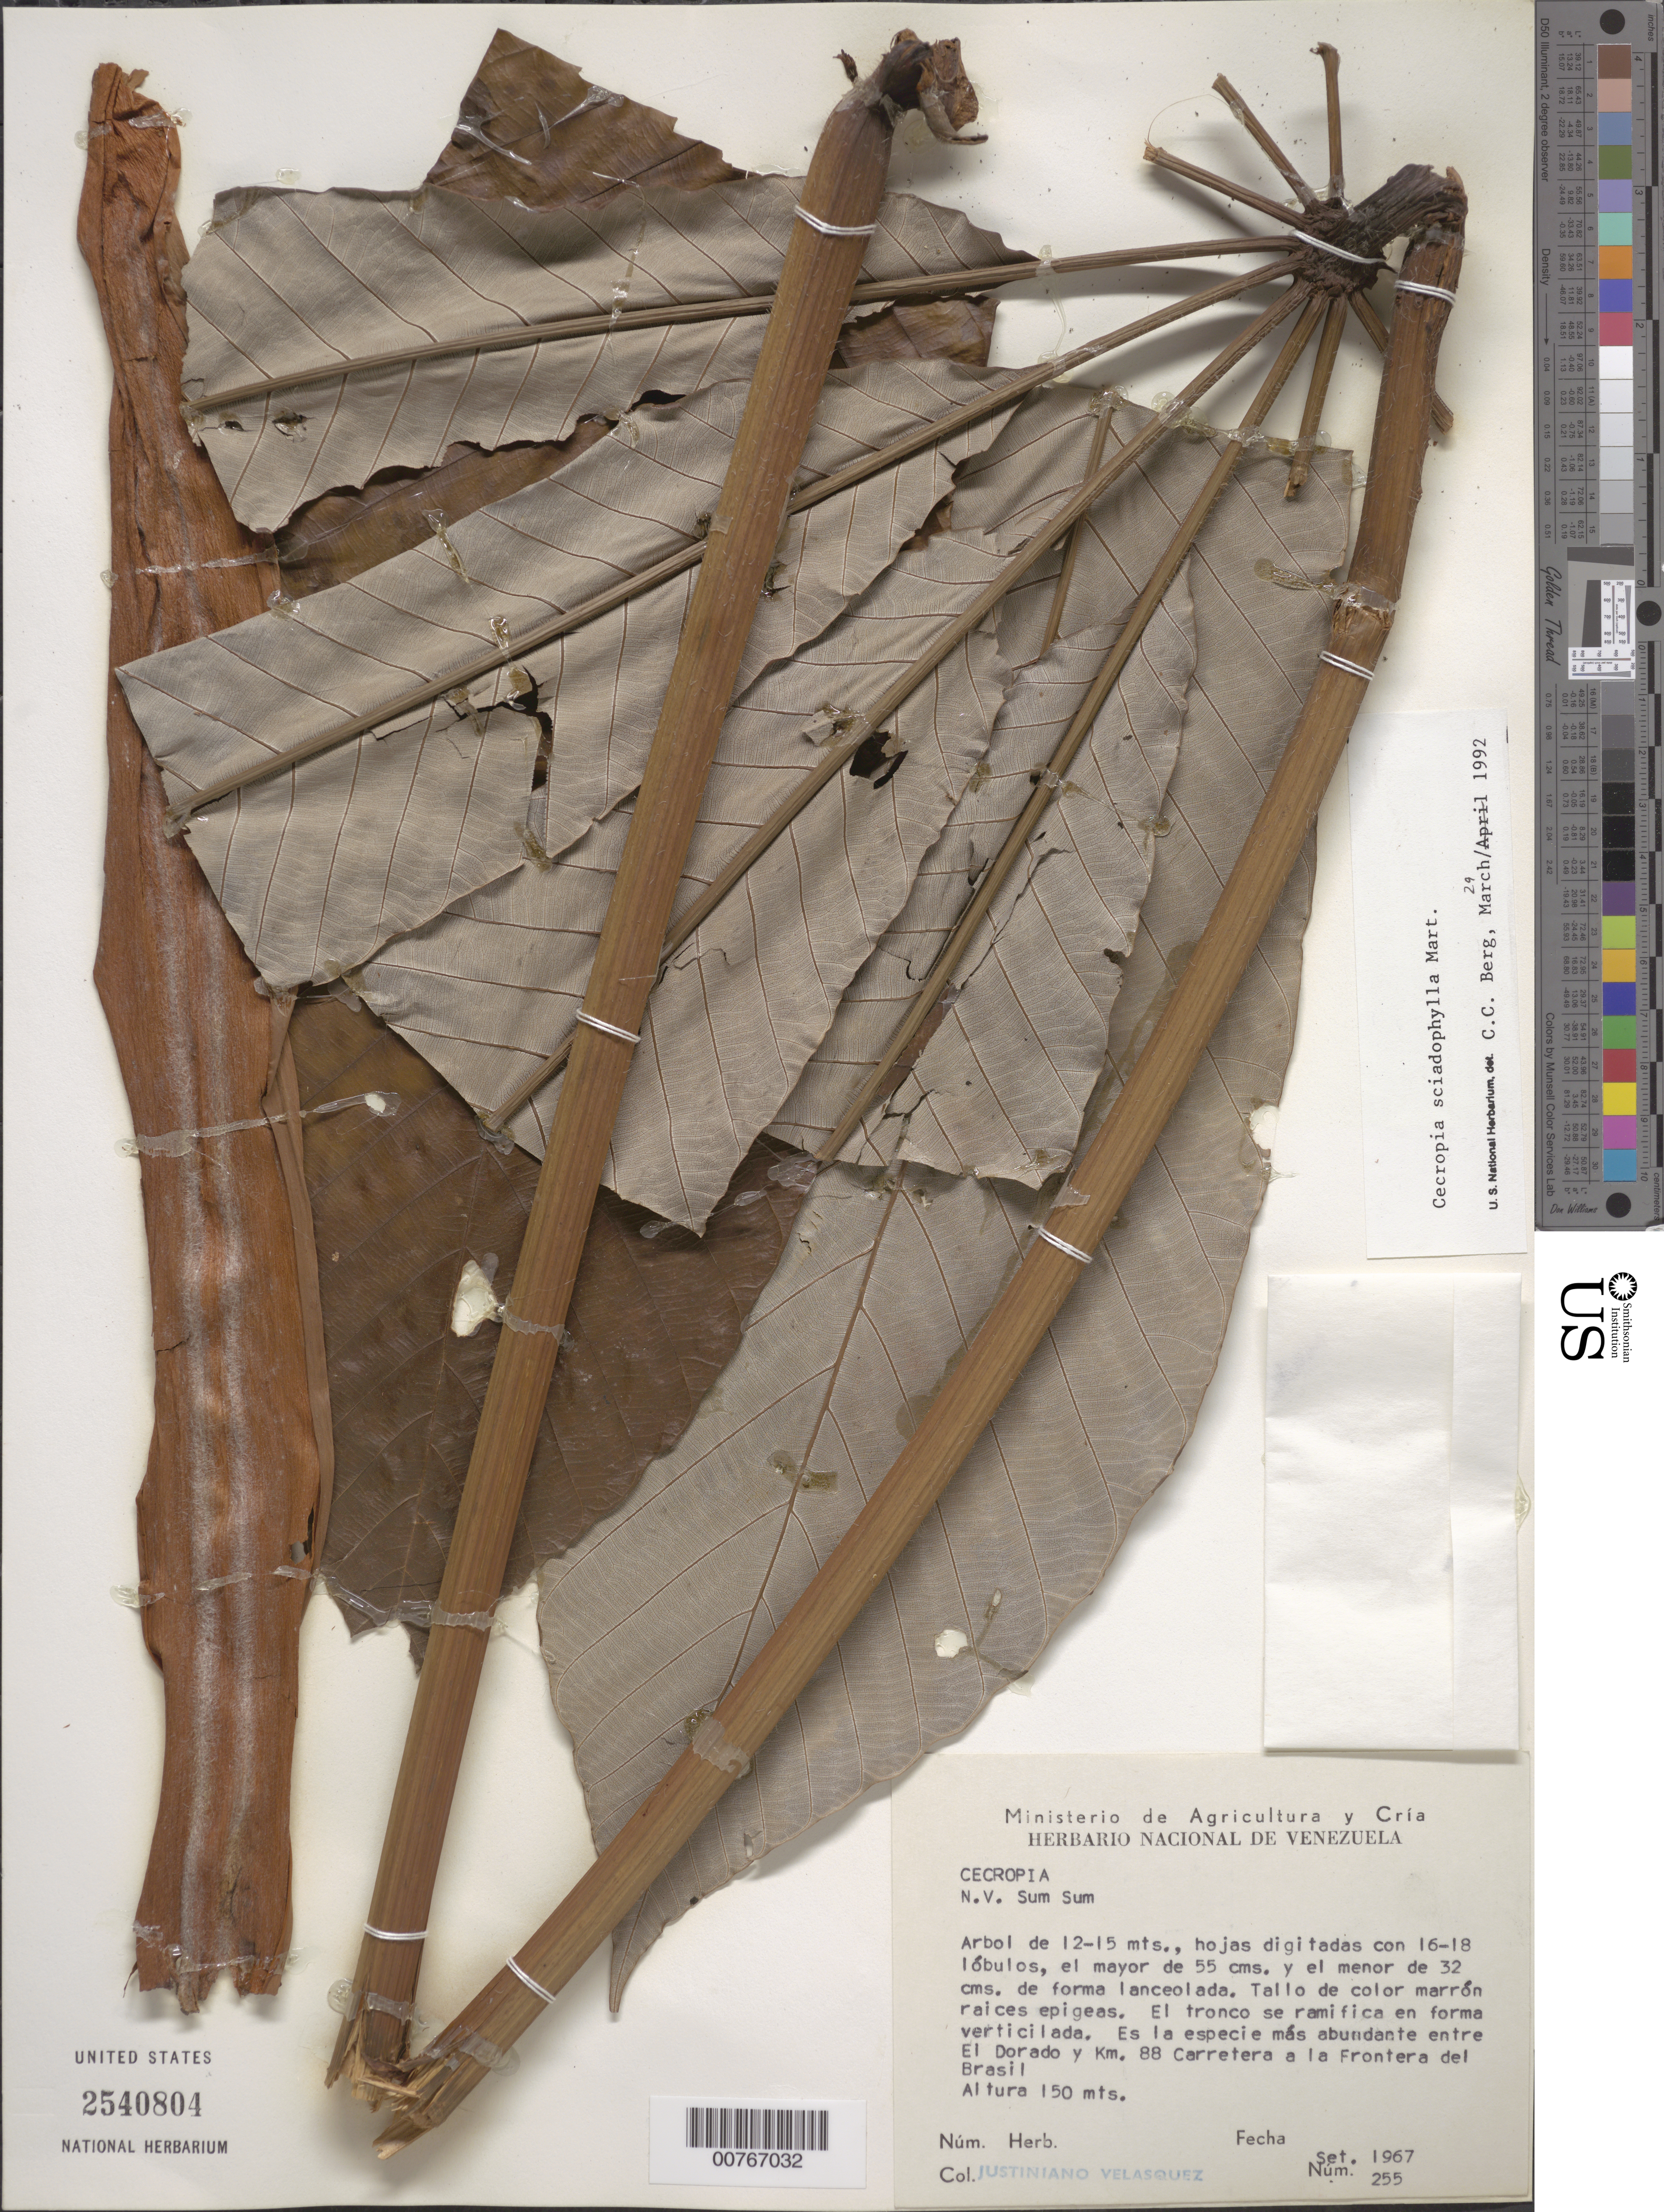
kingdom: Plantae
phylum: Tracheophyta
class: Magnoliopsida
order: Rosales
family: Urticaceae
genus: Cecropia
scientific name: Cecropia sciadophylla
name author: Mart.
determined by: Berg, C. C.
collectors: J. Velasquez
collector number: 255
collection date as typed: Sep-67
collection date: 1967-09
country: Venezuela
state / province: Bolívar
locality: Carretera El Dorado y km. 88 a la frontera del Brasil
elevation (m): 150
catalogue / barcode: US 2540804